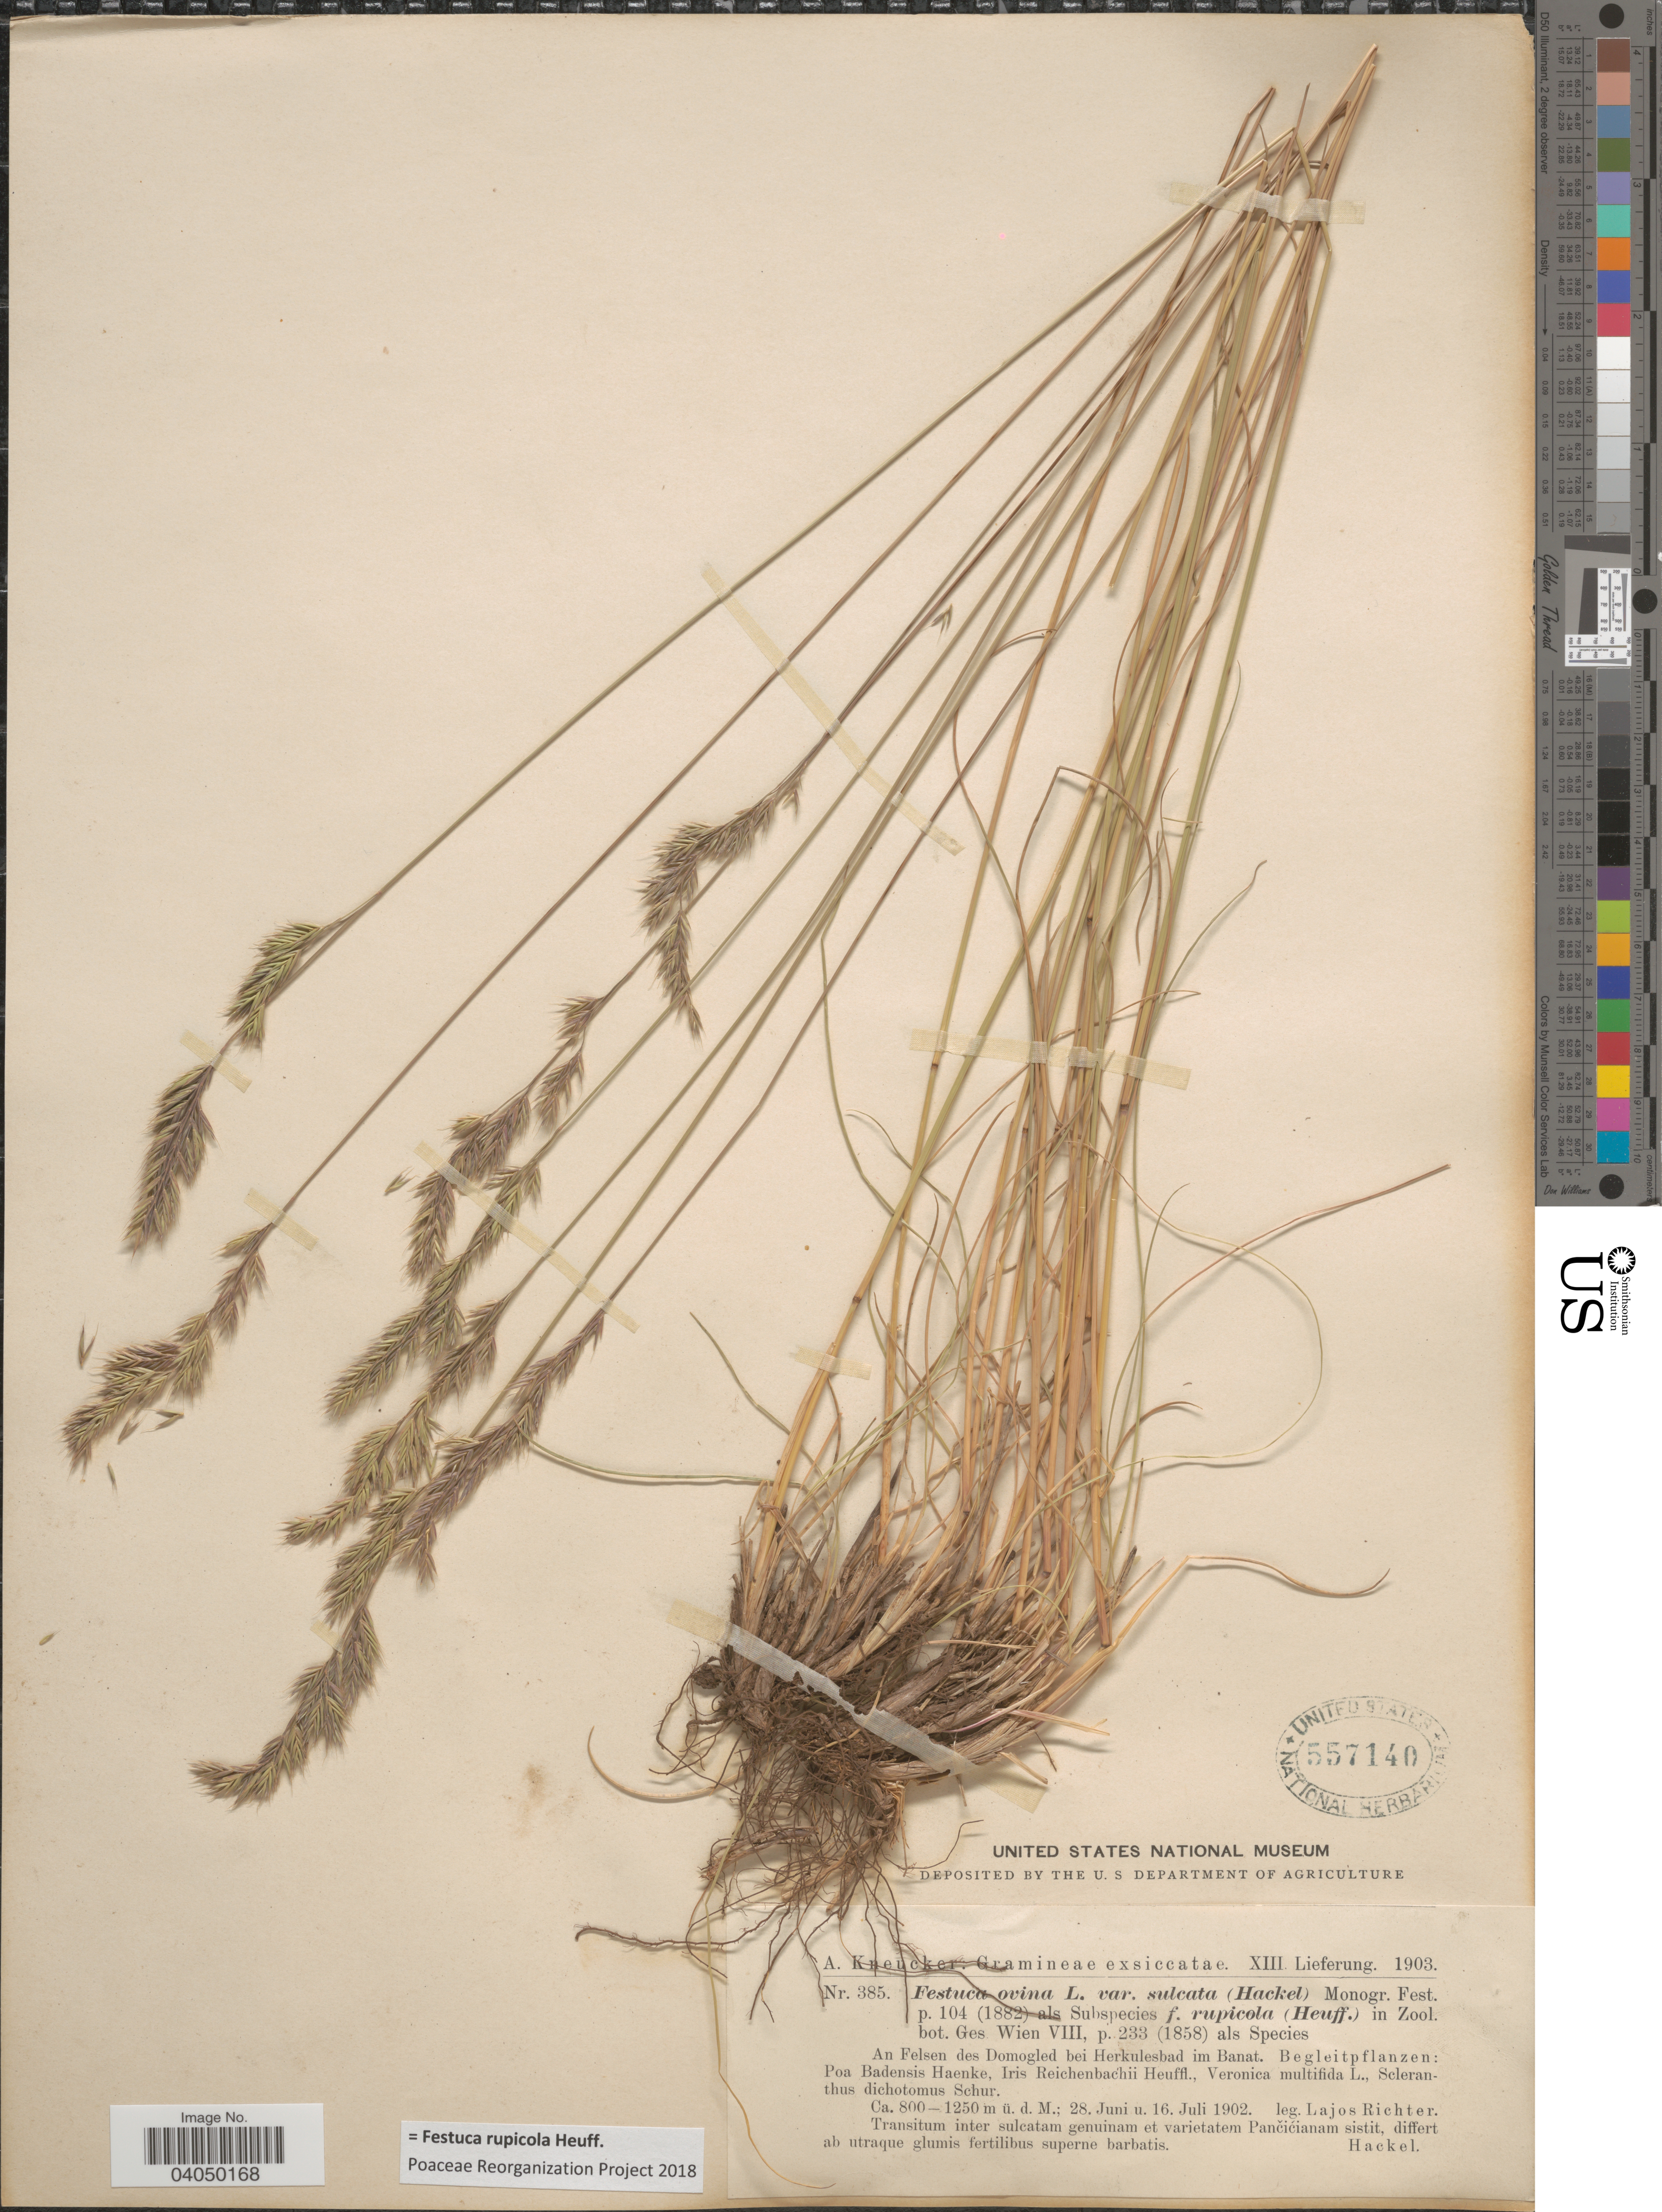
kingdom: Plantae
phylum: Tracheophyta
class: Liliopsida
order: Poales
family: Poaceae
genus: Festuca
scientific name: Festuca rupicola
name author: Heuff.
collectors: L. Richter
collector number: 385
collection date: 1902-06-28/1902-07-16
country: Romania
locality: An Felsen des Domogled bei Herkulesbad im Banat.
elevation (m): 800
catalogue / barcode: US 557140